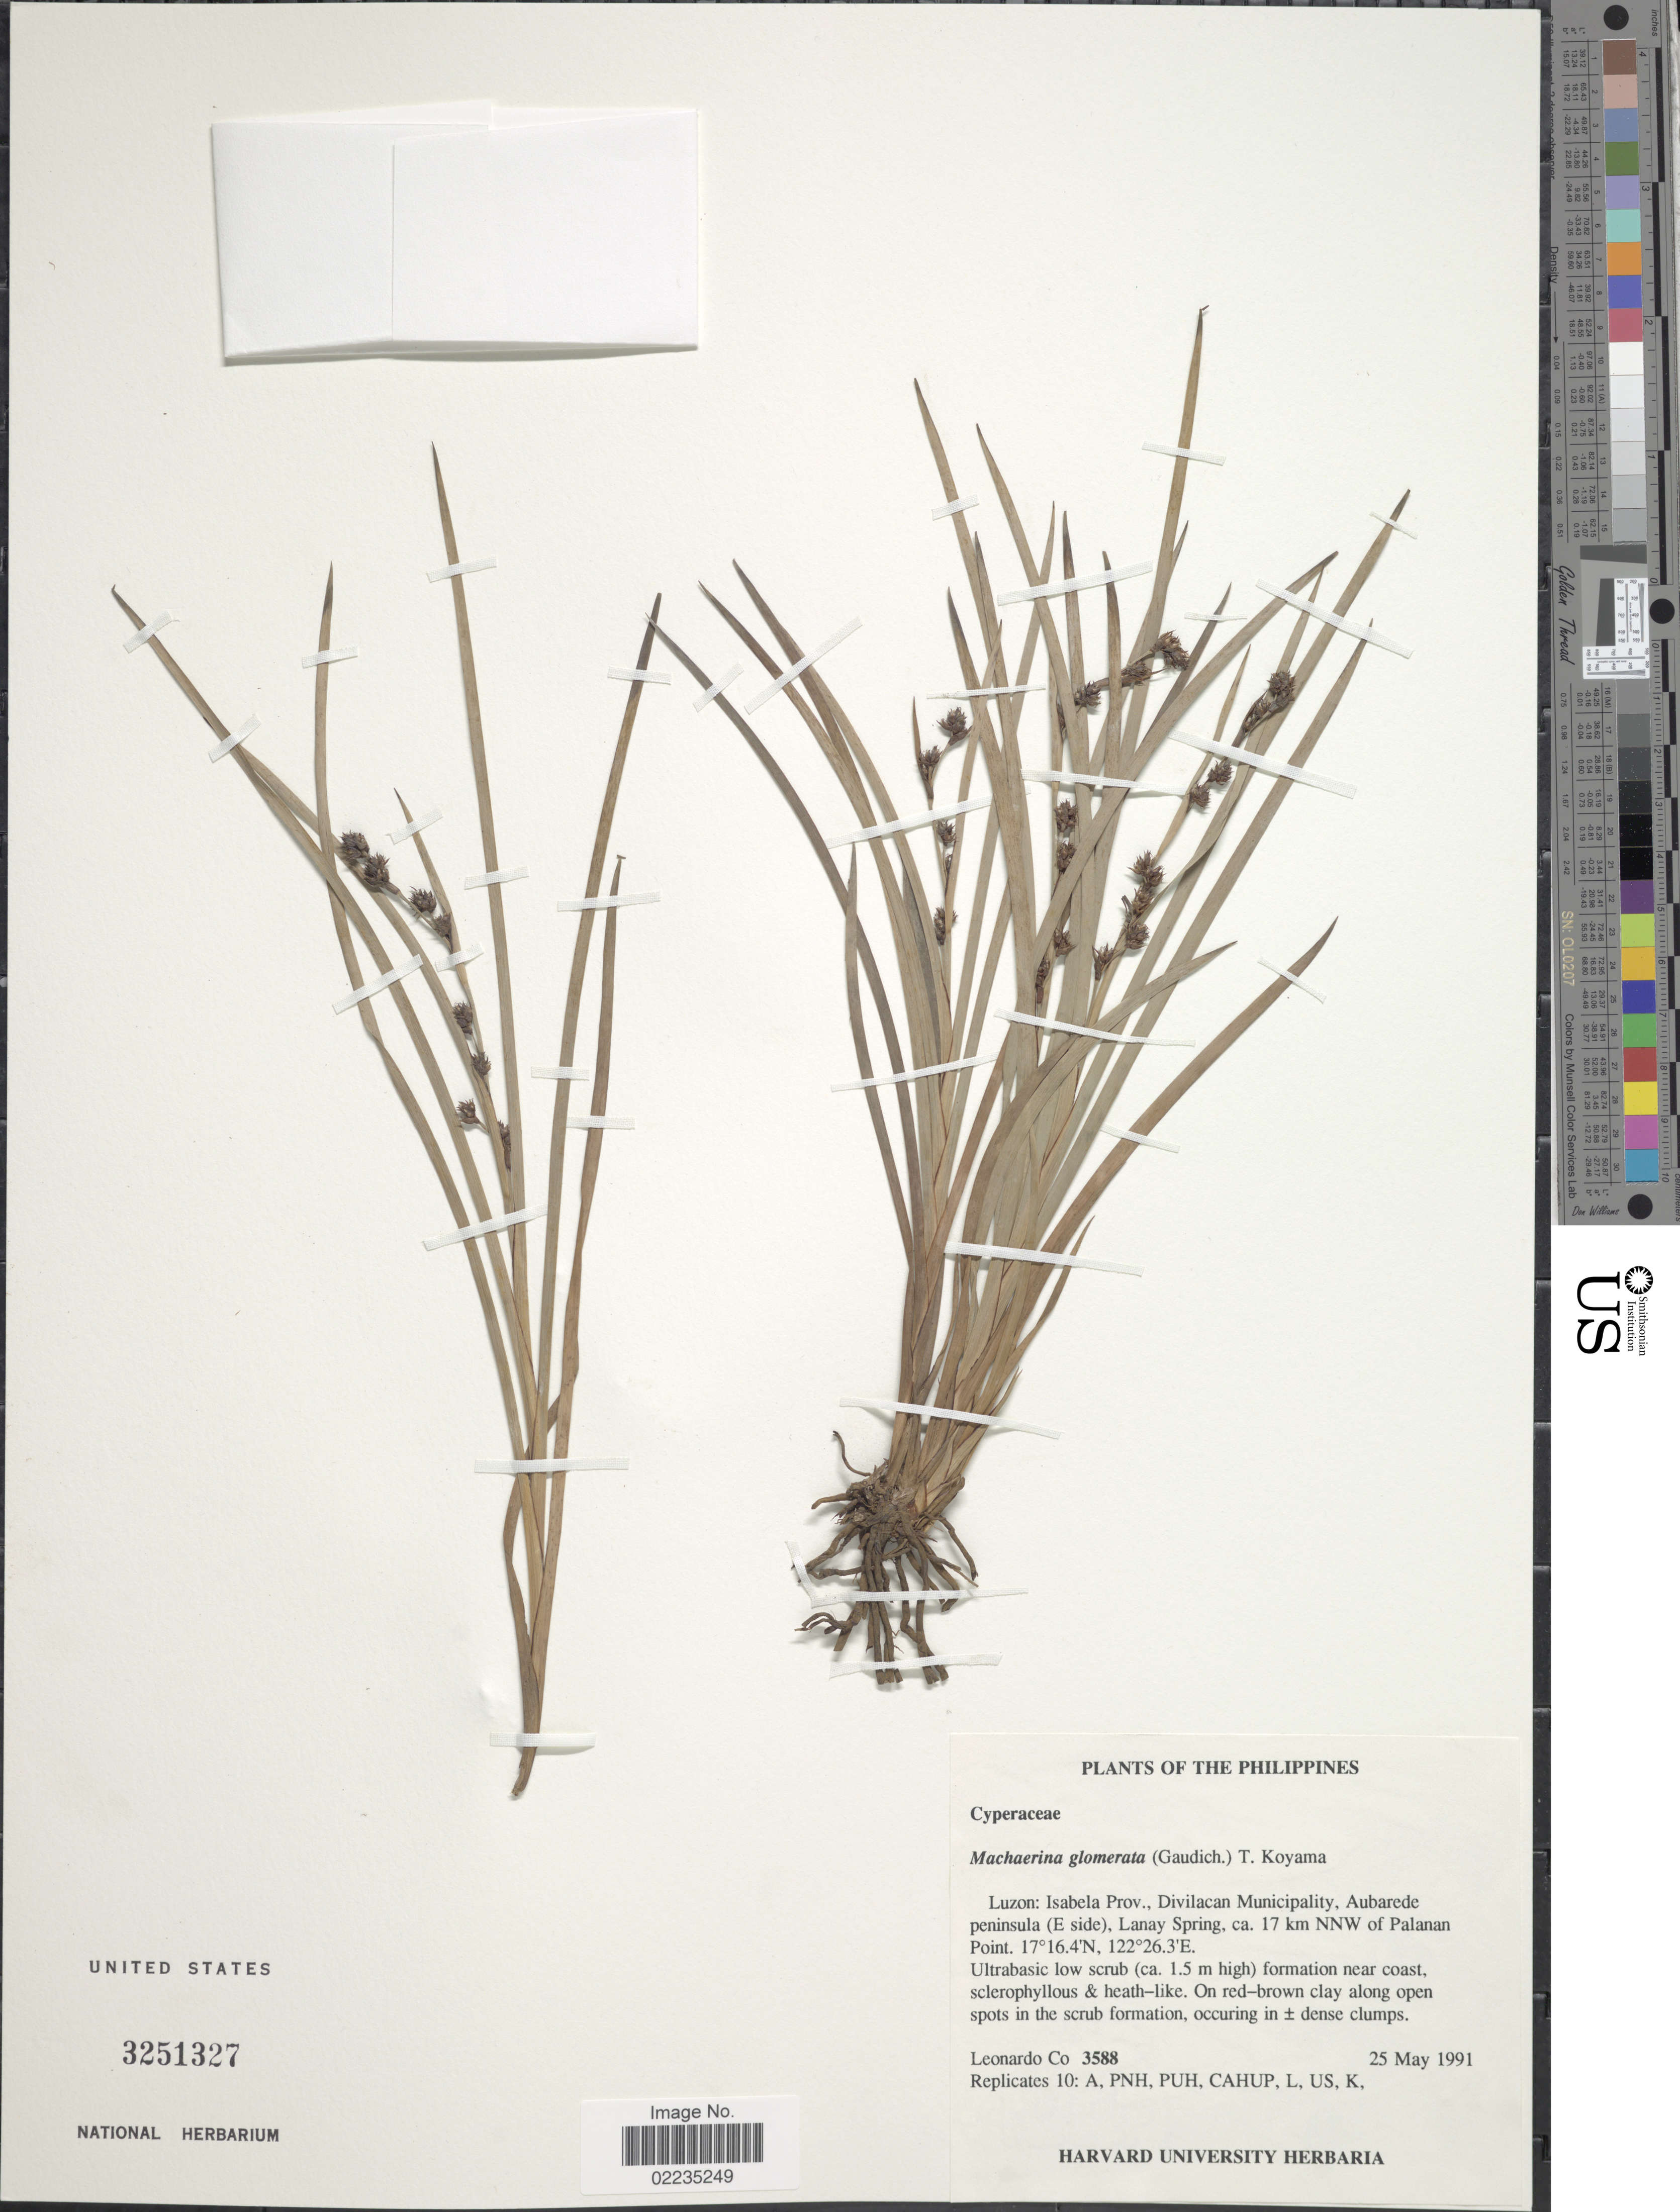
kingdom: Plantae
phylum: Tracheophyta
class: Liliopsida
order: Poales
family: Cyperaceae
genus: Machaerina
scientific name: Machaerina glomerata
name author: (Gaudich.) T. Koyama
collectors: L. Co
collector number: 3588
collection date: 1991-05-25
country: Philippines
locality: Luzon: Isabela Prov., Divilacan Municipality, Aubarede peninsula (E side) Lanay Springs), 17 km NNW of Palanan Point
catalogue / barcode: US 3251327